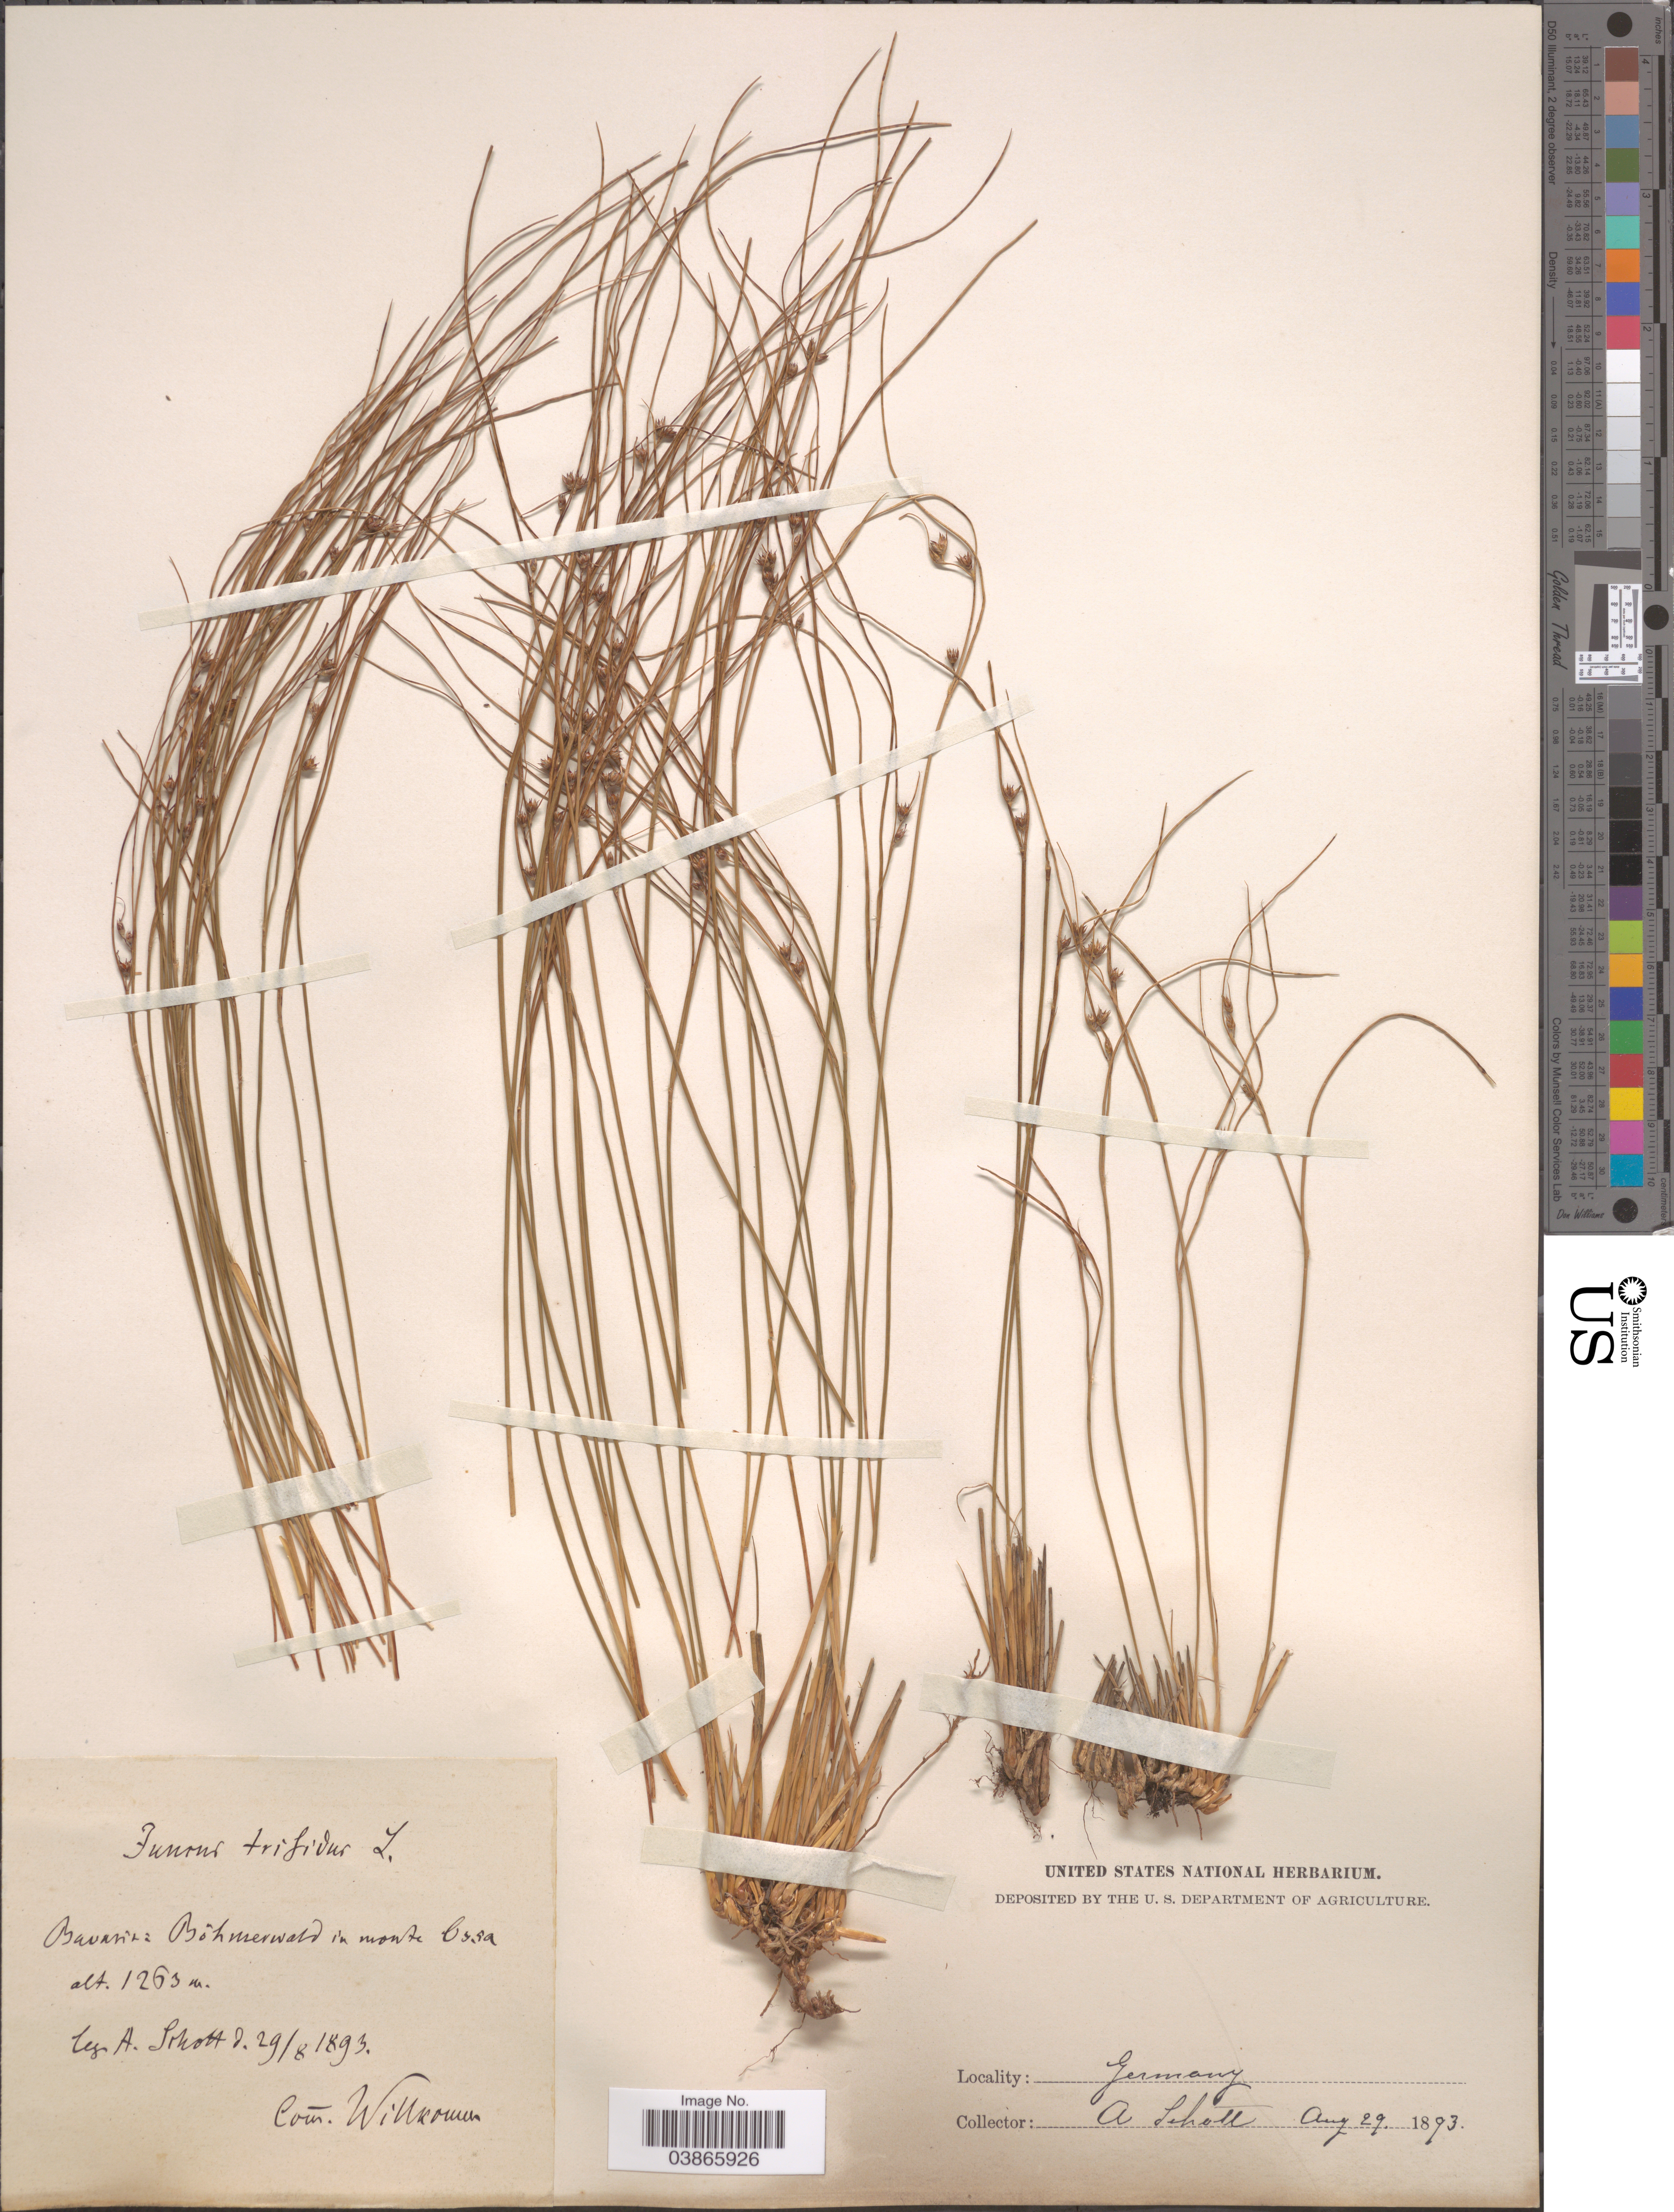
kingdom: Plantae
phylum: Tracheophyta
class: Liliopsida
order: Poales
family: Juncaceae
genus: Juncus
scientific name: Juncus trifidus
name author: L.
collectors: A. Schott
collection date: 1893-08-29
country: Germany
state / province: Bayern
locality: Bavaria: Bóhmerwald in monte Cyga [interpreted].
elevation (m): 1263